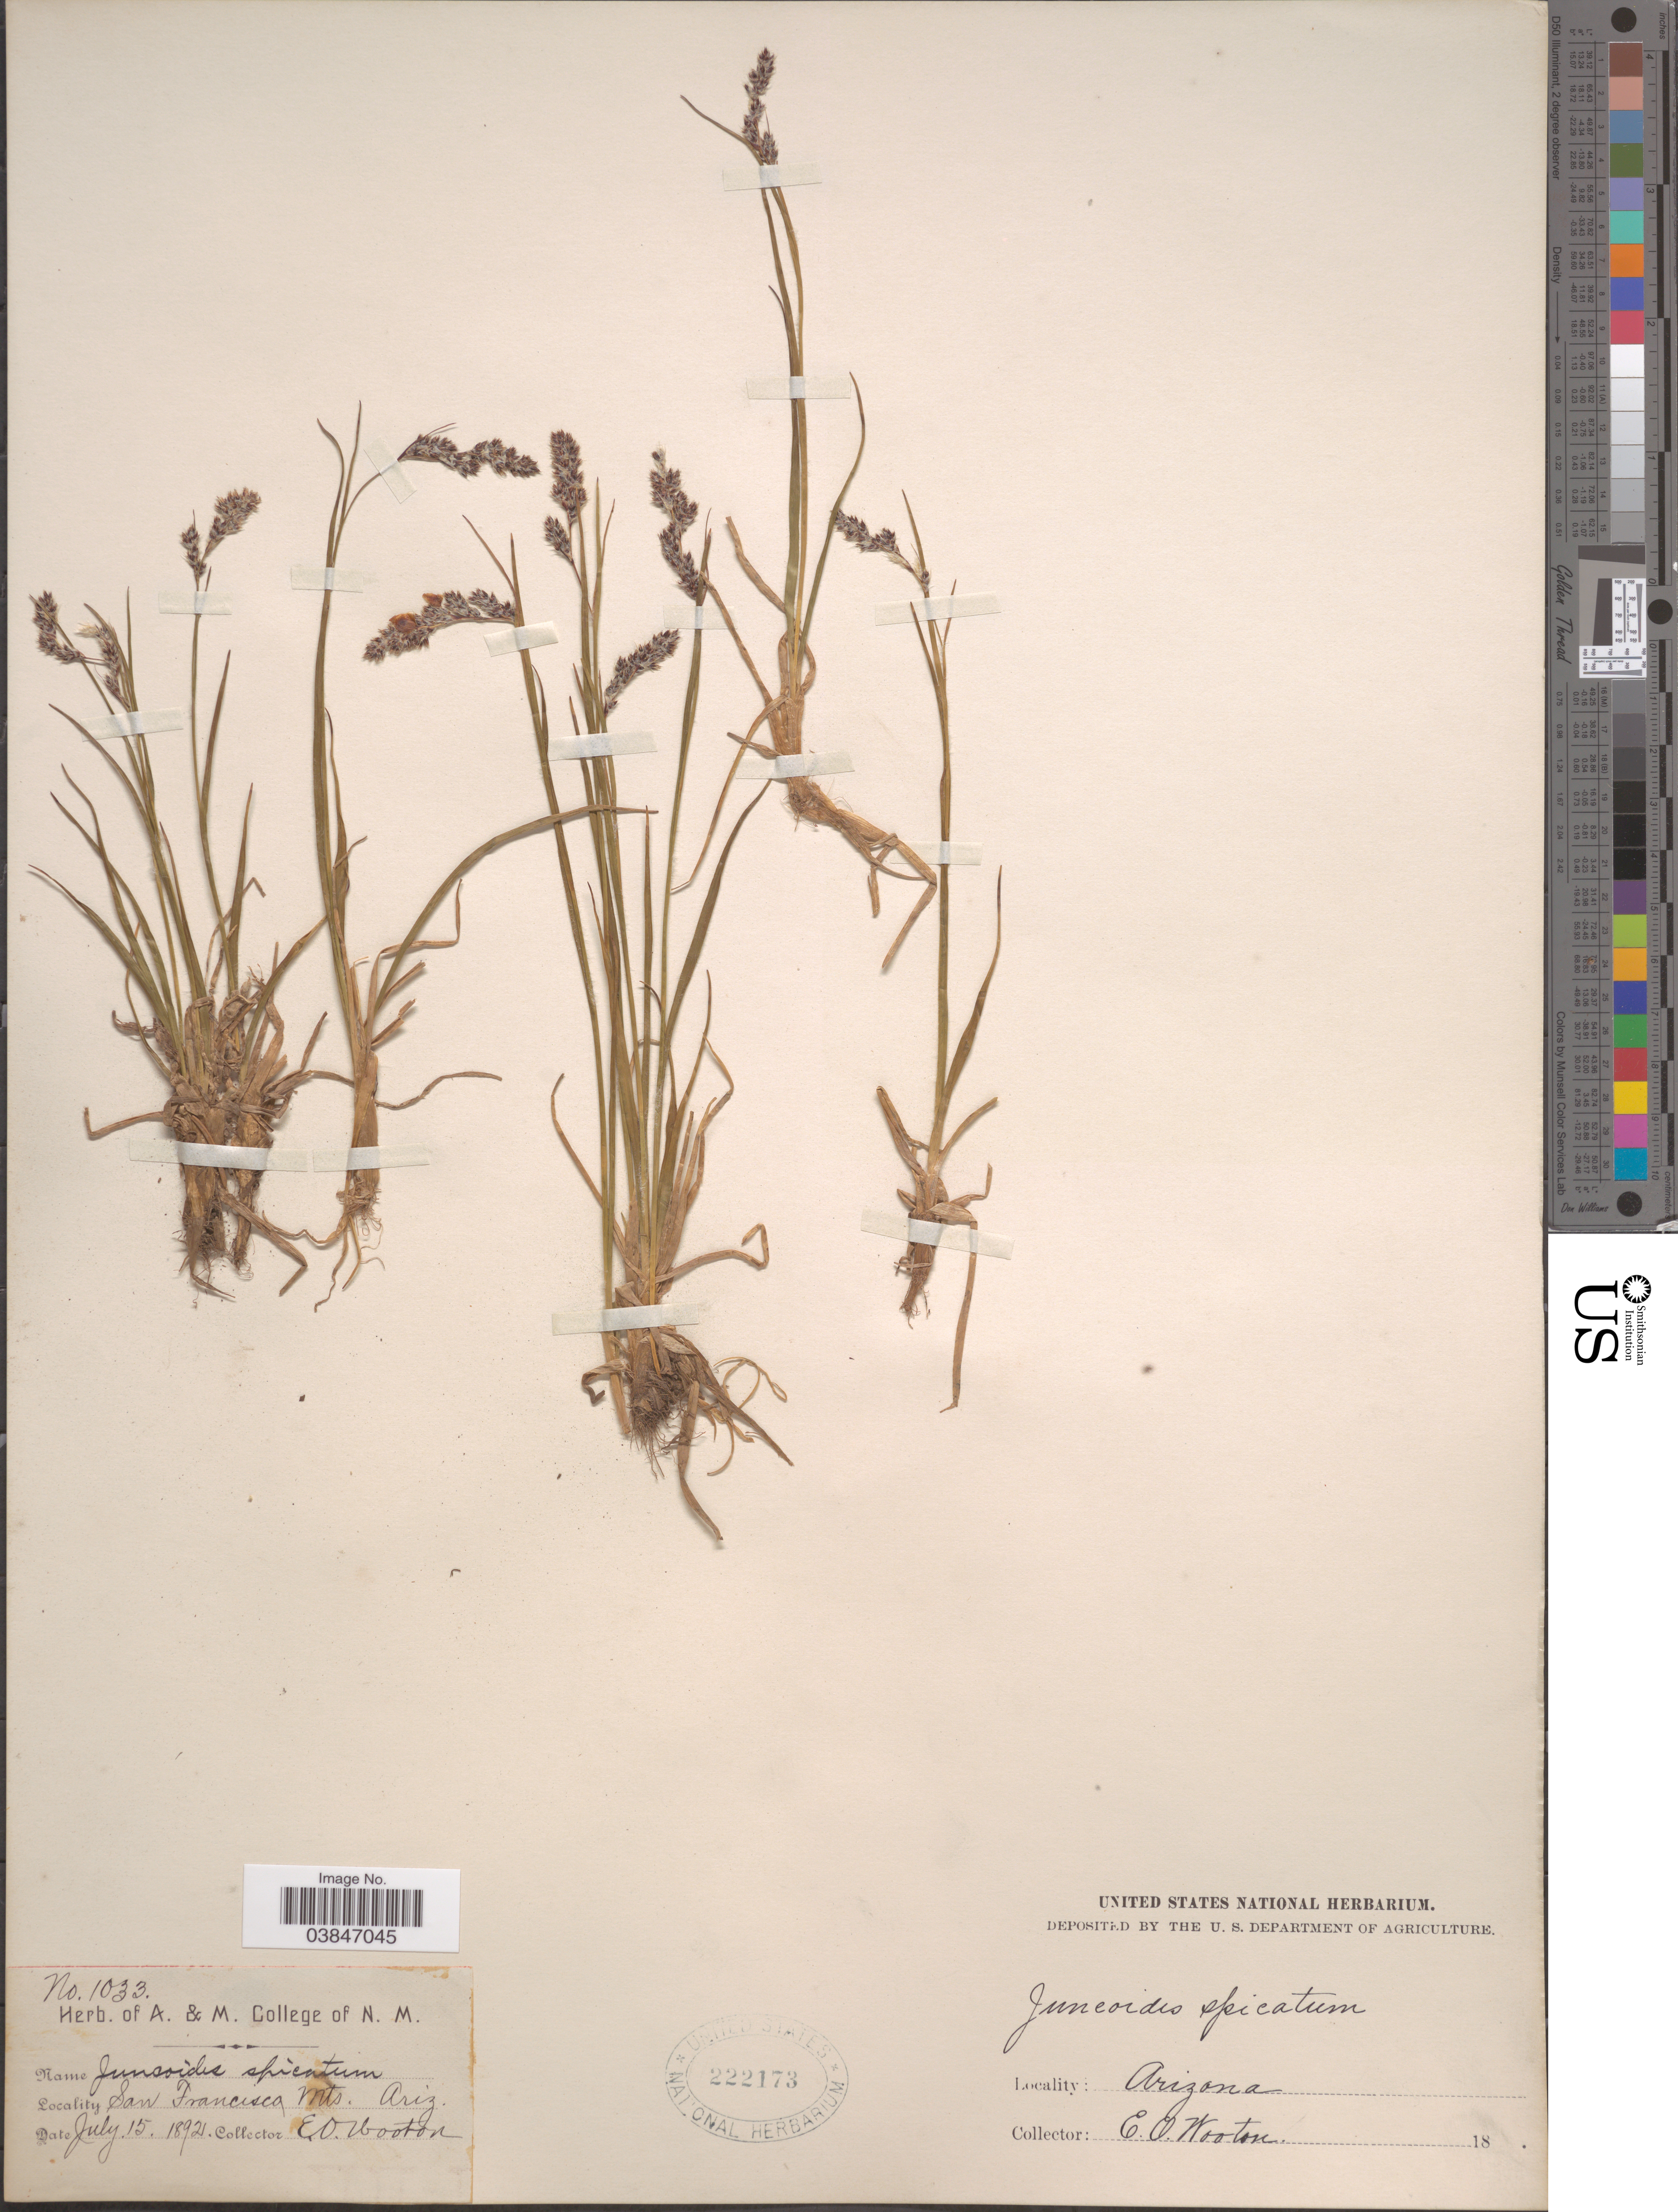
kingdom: Plantae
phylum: Tracheophyta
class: Liliopsida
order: Poales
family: Juncaceae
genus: Luzula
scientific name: Luzula spicata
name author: (L.) DC.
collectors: E. O. Wooton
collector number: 1033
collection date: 1892-07-15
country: United States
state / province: Arizona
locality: San Francisco Mts.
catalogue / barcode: US 222173